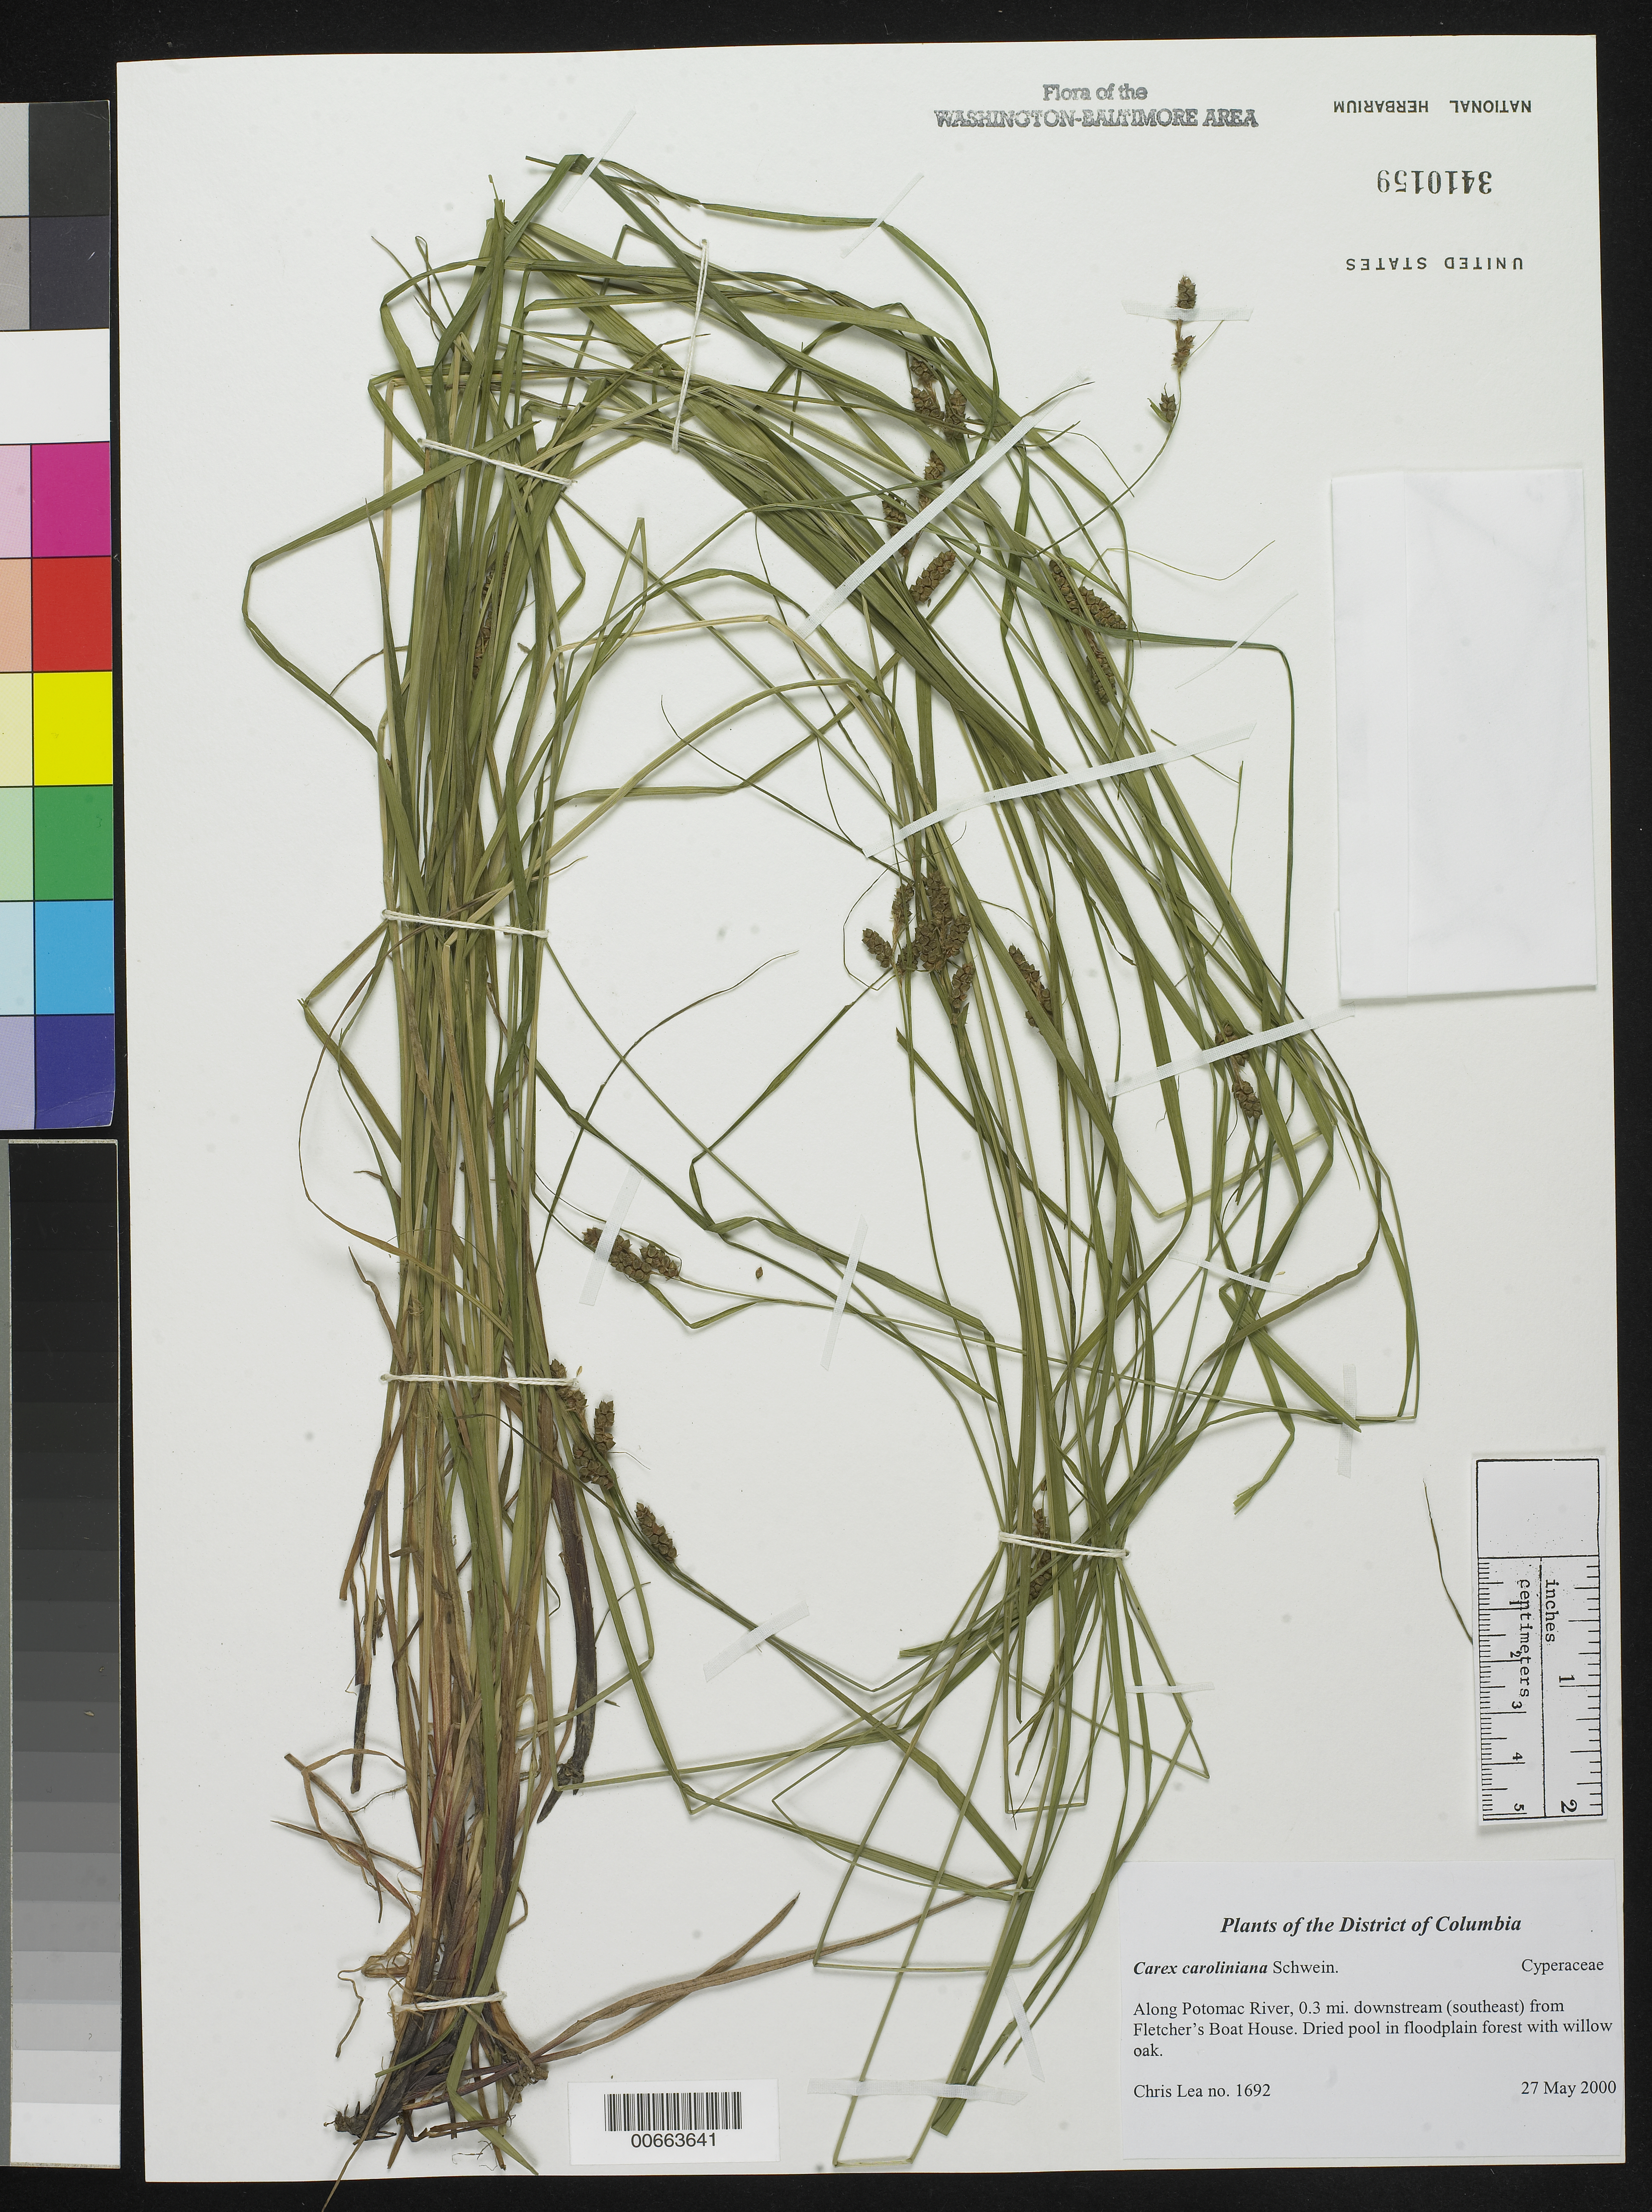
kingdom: Plantae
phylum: Tracheophyta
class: Liliopsida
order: Poales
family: Cyperaceae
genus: Carex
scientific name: Carex caroliniana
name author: Schwein.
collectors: C. Lea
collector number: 1692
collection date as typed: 27 May 2000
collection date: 2000-05-27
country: United States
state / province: District of Columbia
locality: Along Potomac River, 0.3 mi. downstream (southeast) from Fletcher's Boat House.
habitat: Dried pool in floodplain forest with willow oak.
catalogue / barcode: US 3410159